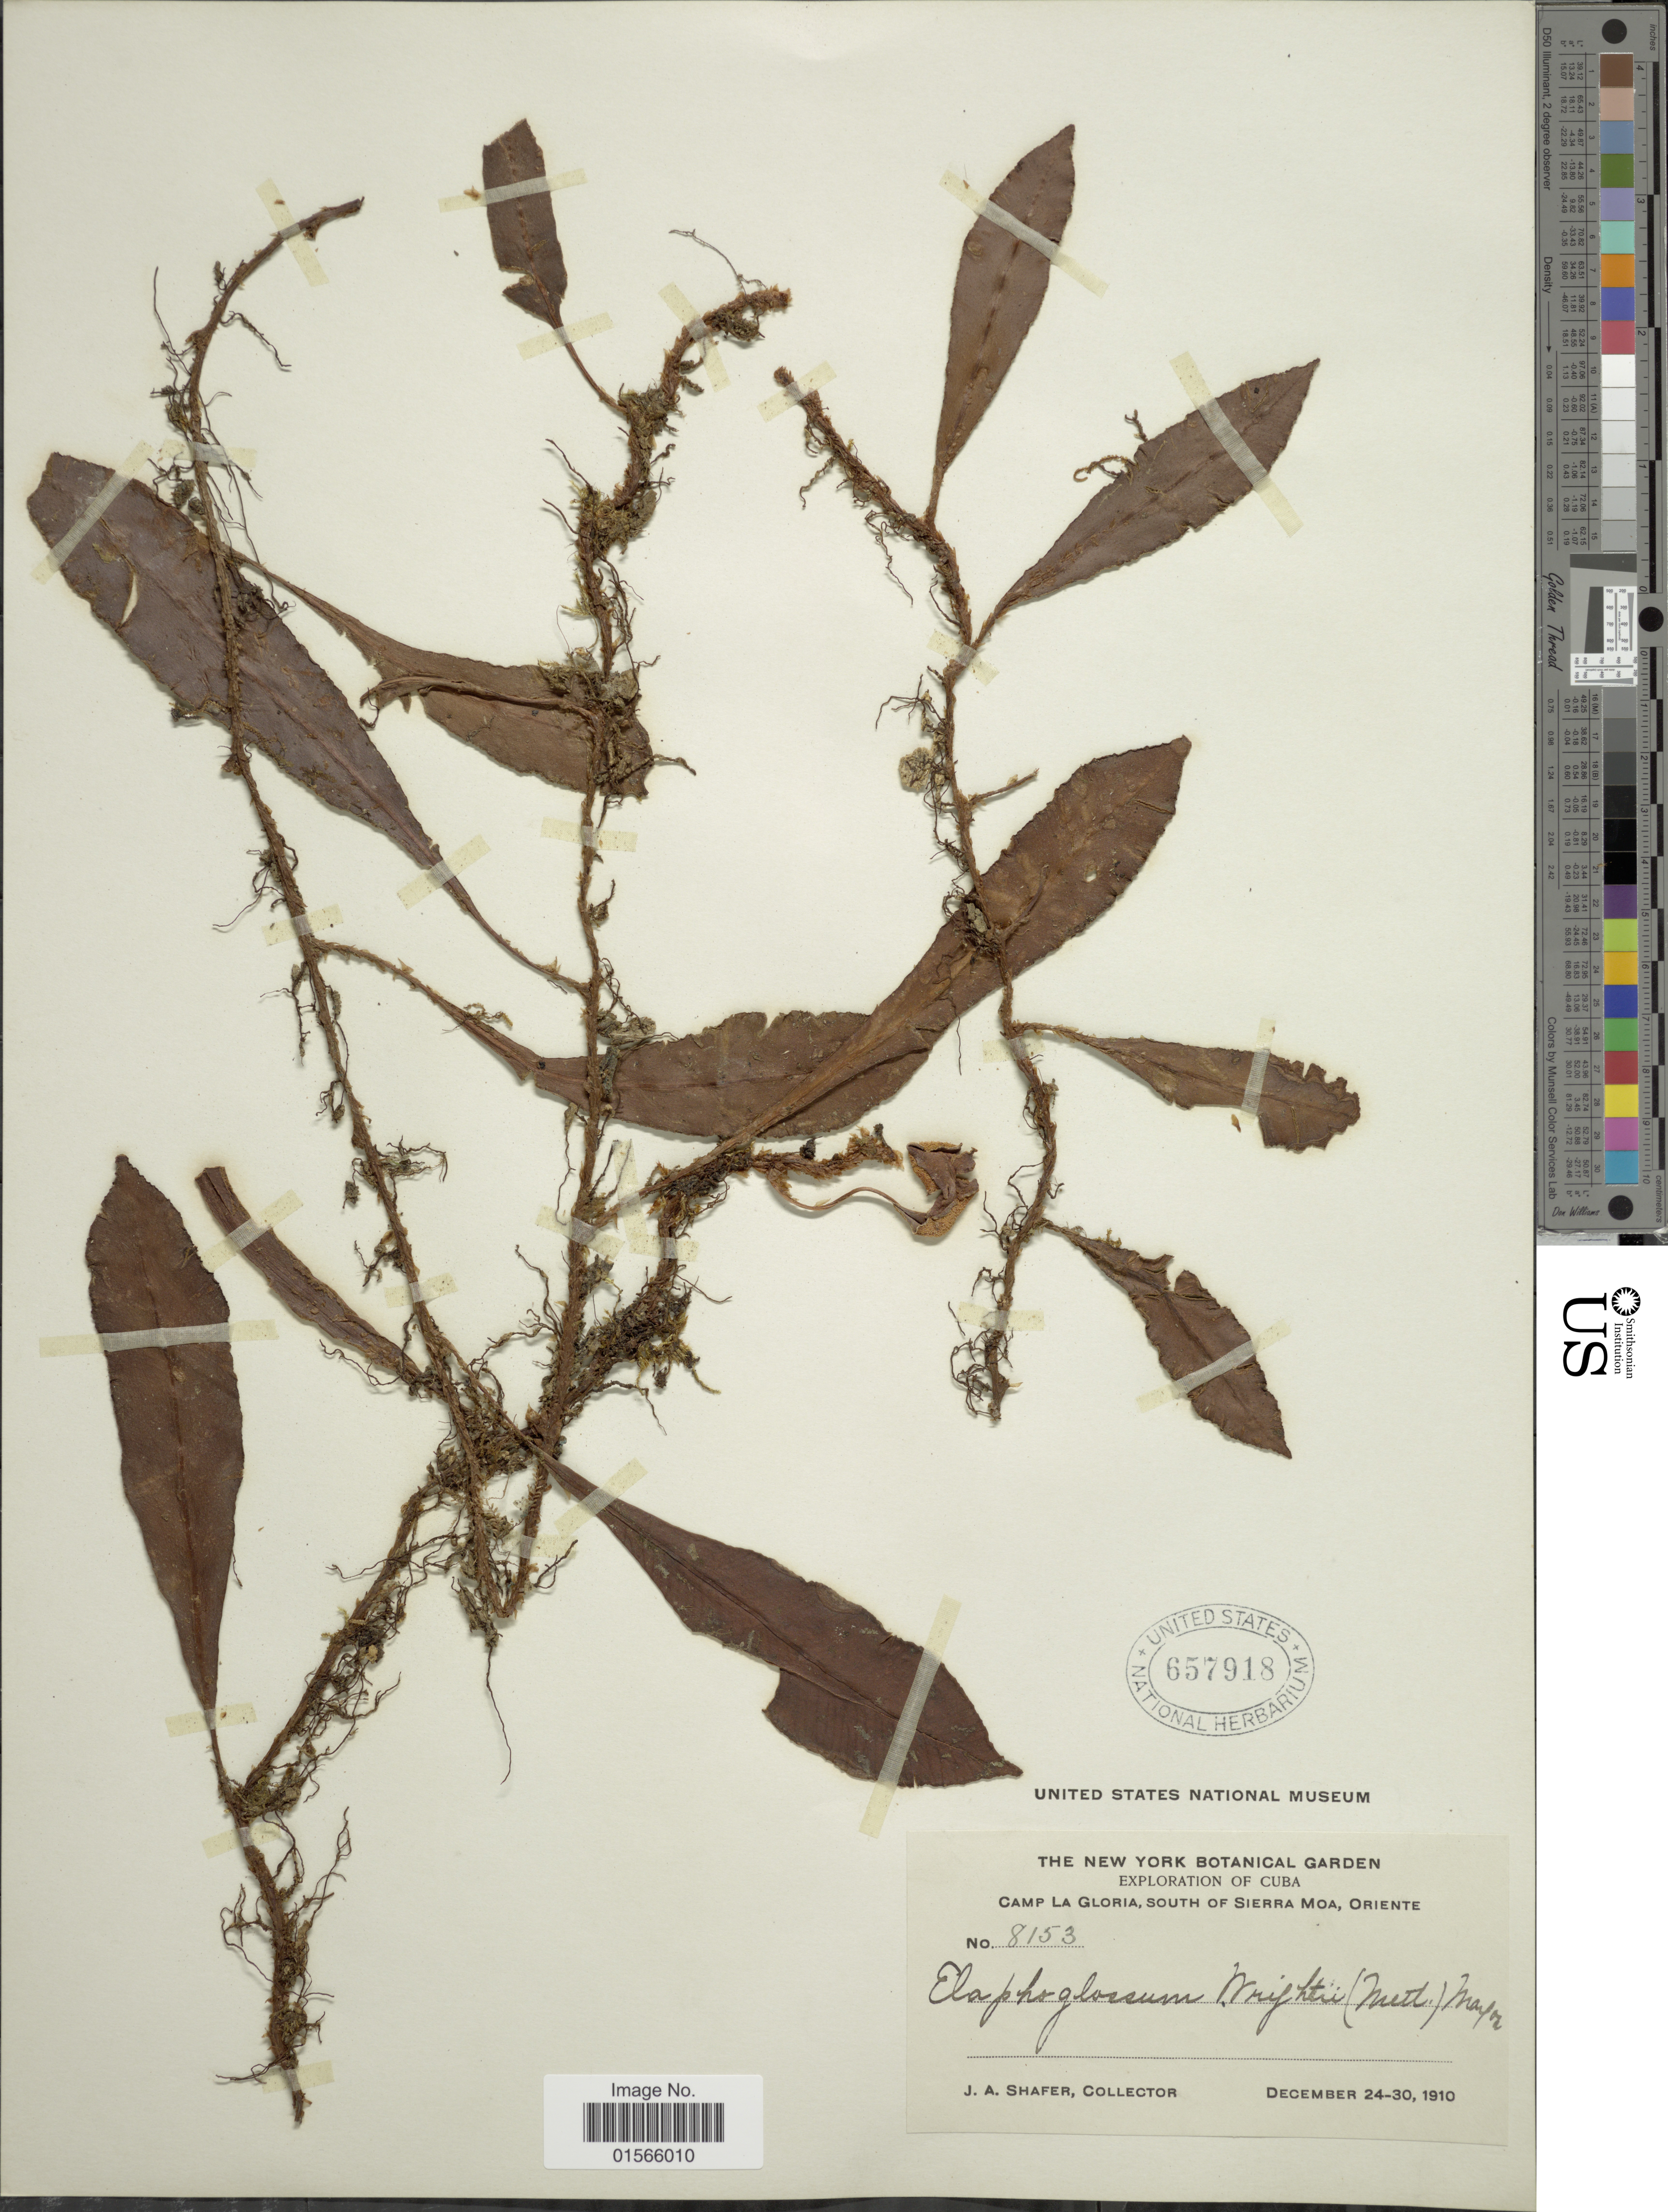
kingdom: Plantae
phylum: Tracheophyta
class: Polypodiopsida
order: Polypodiales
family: Dryopteridaceae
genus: Elaphoglossum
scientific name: Elaphoglossum wrightii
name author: (Mett. ex D.C. Eaton) T. Moore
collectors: J. A. Shafer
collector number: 8153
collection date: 1910-12-24/1910-12-30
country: Cuba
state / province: Oriente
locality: Camp La Gloria, South of Sierra Moa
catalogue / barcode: US 657918